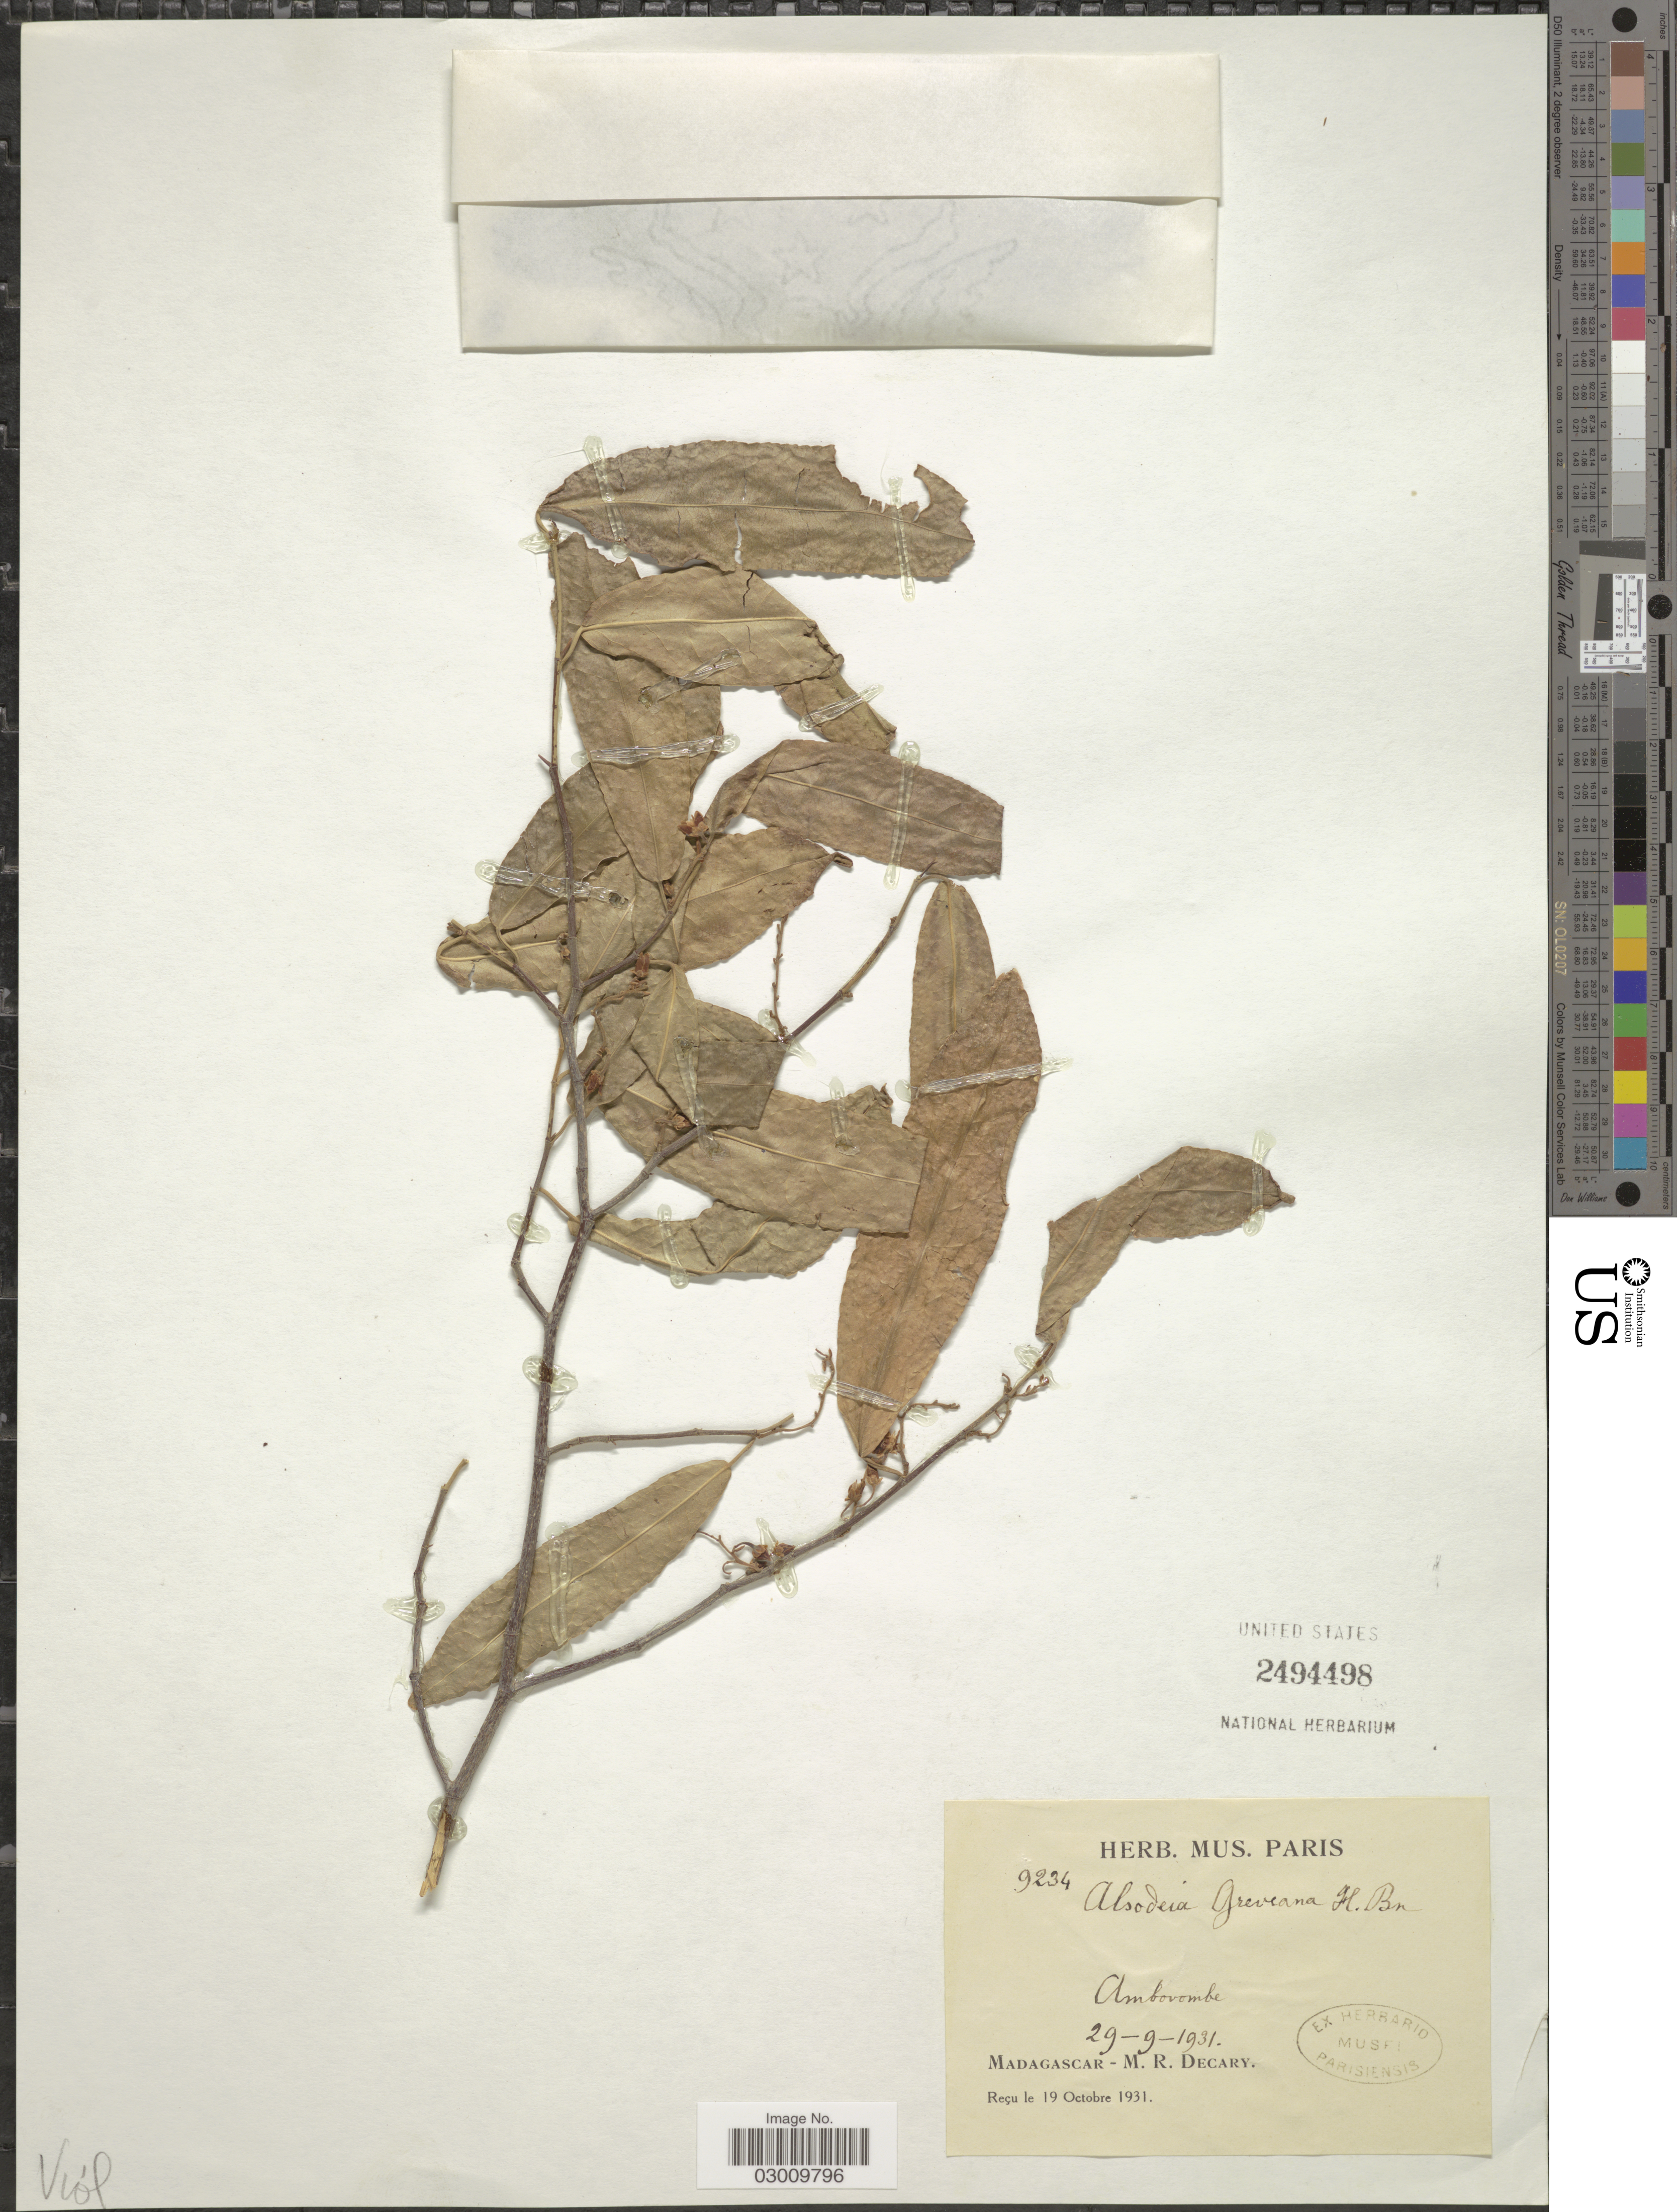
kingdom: Plantae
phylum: Tracheophyta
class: Magnoliopsida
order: Malpighiales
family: Violaceae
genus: Rinorea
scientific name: Rinorea greveana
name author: Baill.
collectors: R. Decary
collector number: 9234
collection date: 1931-09-29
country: Madagascar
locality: Ambovombe.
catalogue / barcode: US 2494498